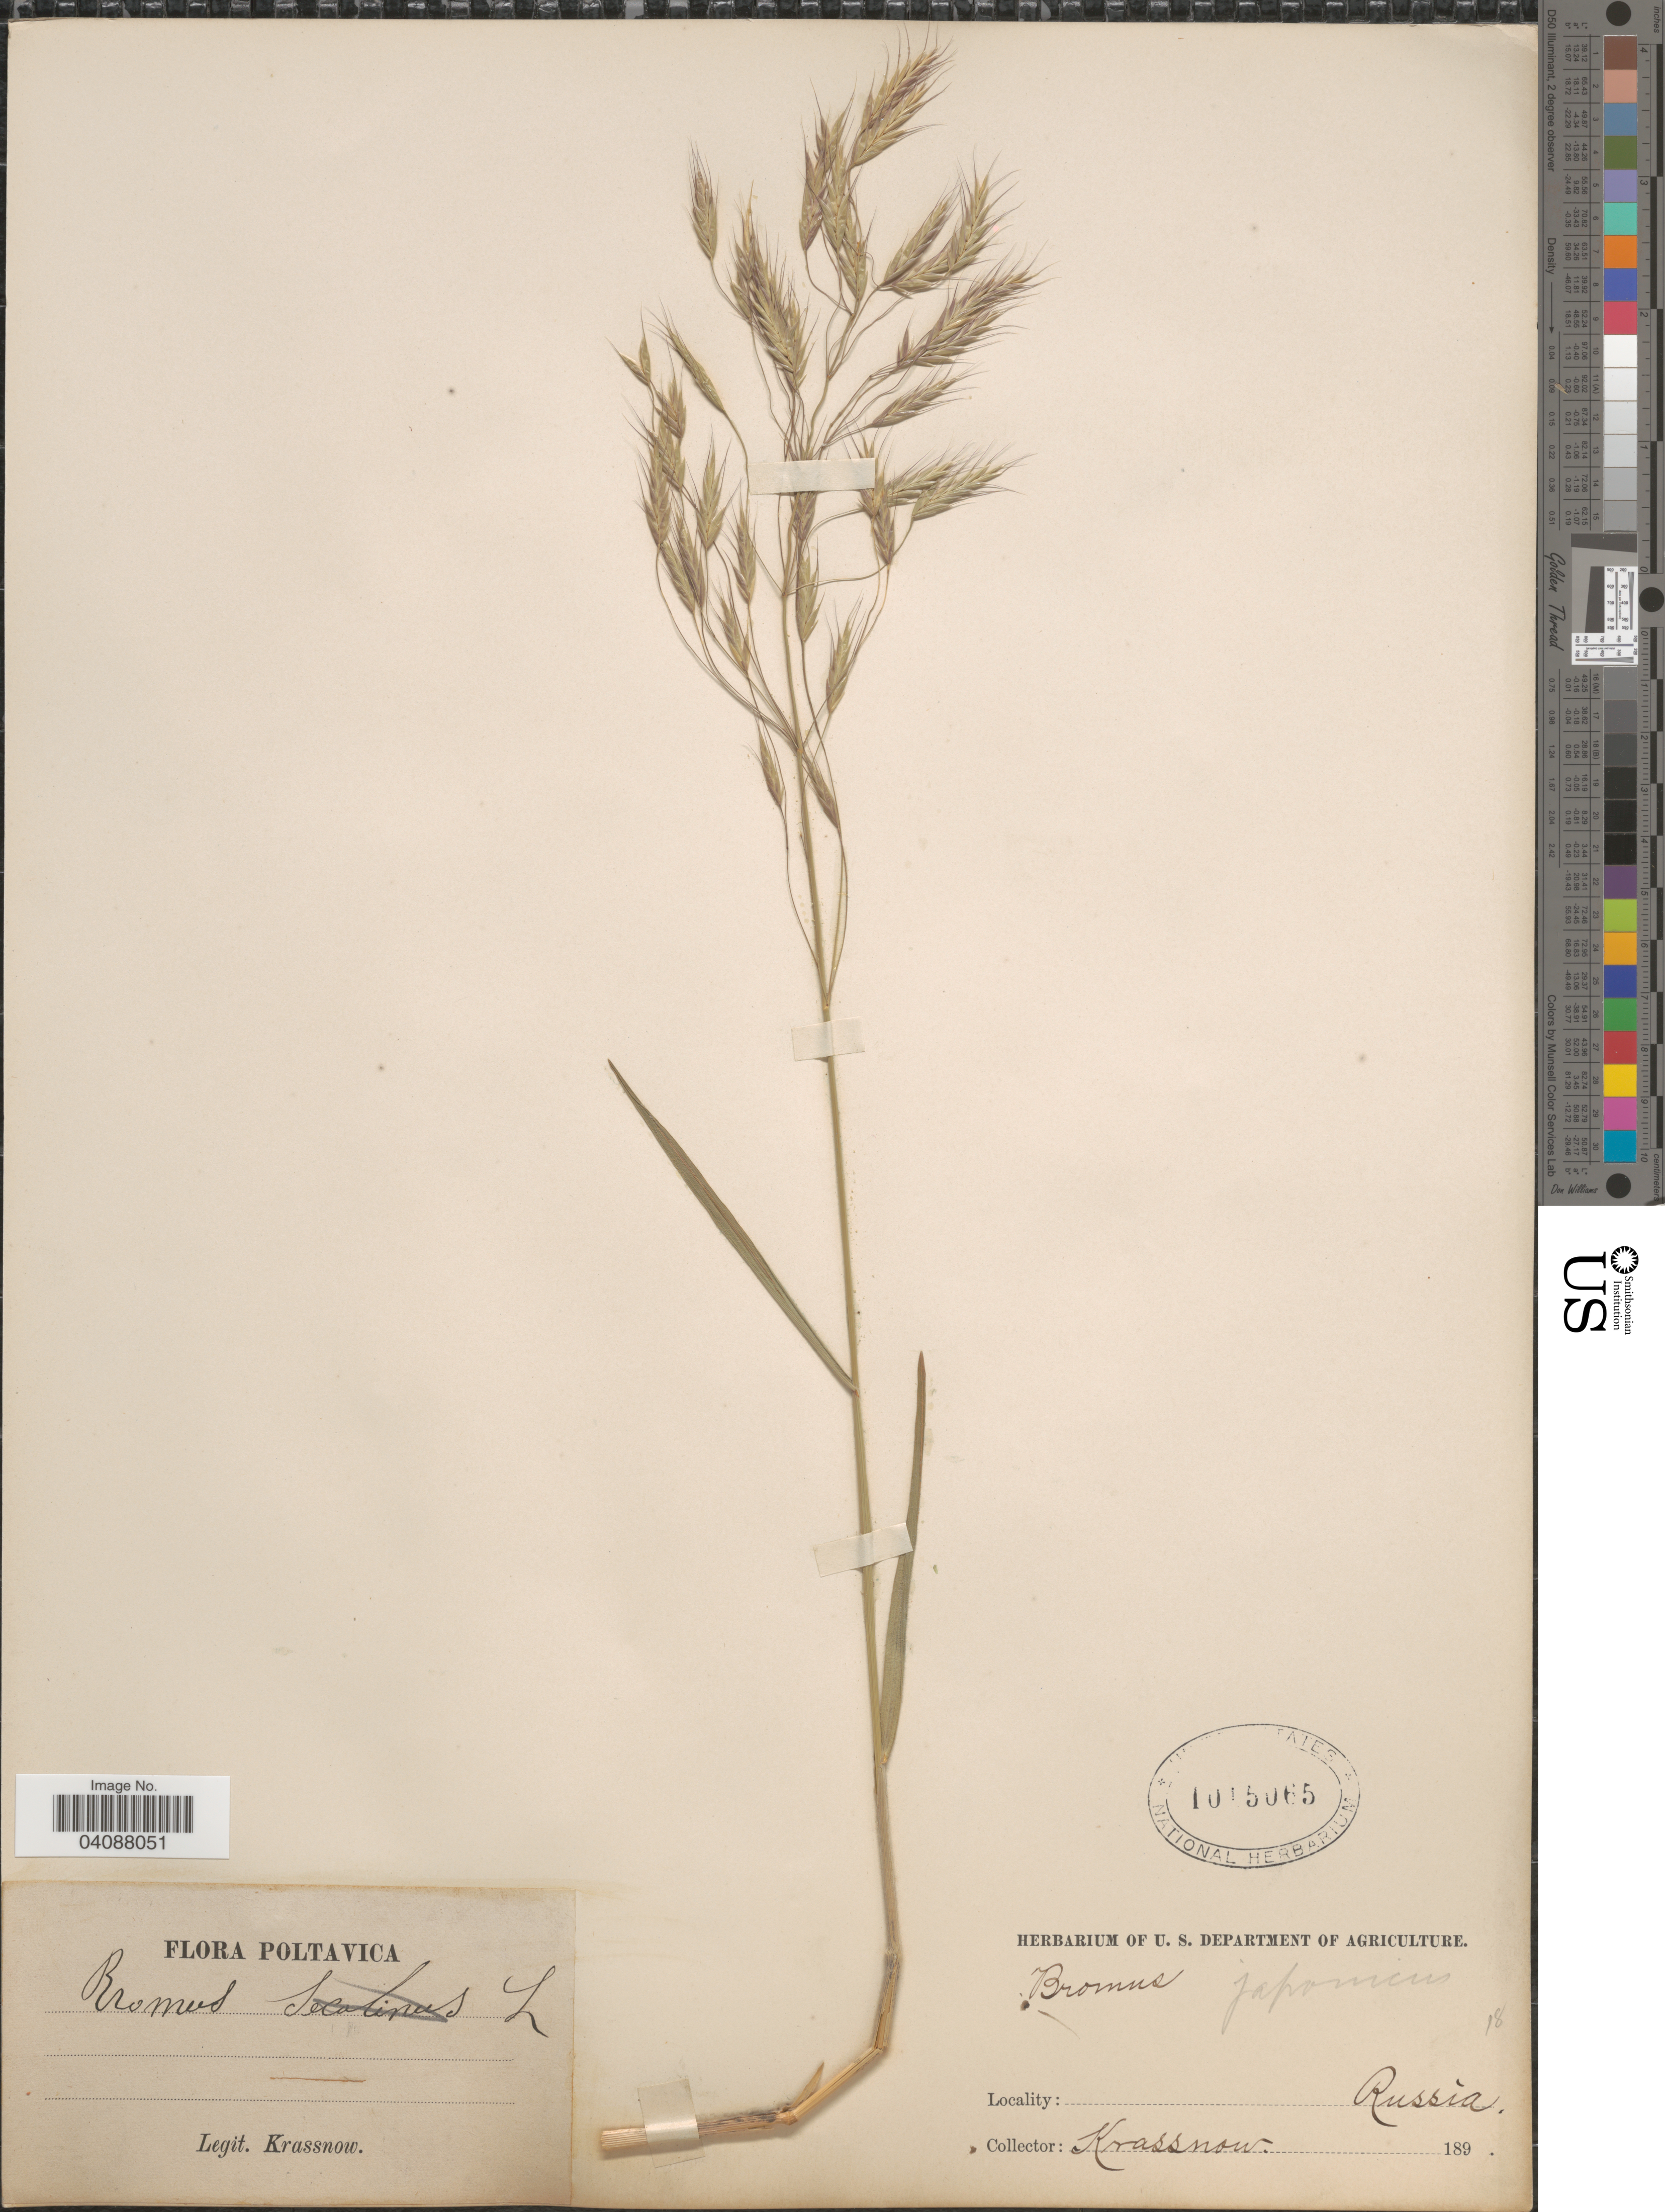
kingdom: Plantae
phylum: Tracheophyta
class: Liliopsida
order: Poales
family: Poaceae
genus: Bromus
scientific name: Bromus japonicus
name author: Houtt.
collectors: -. Krassnow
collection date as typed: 189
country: Russian Federation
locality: Russia.